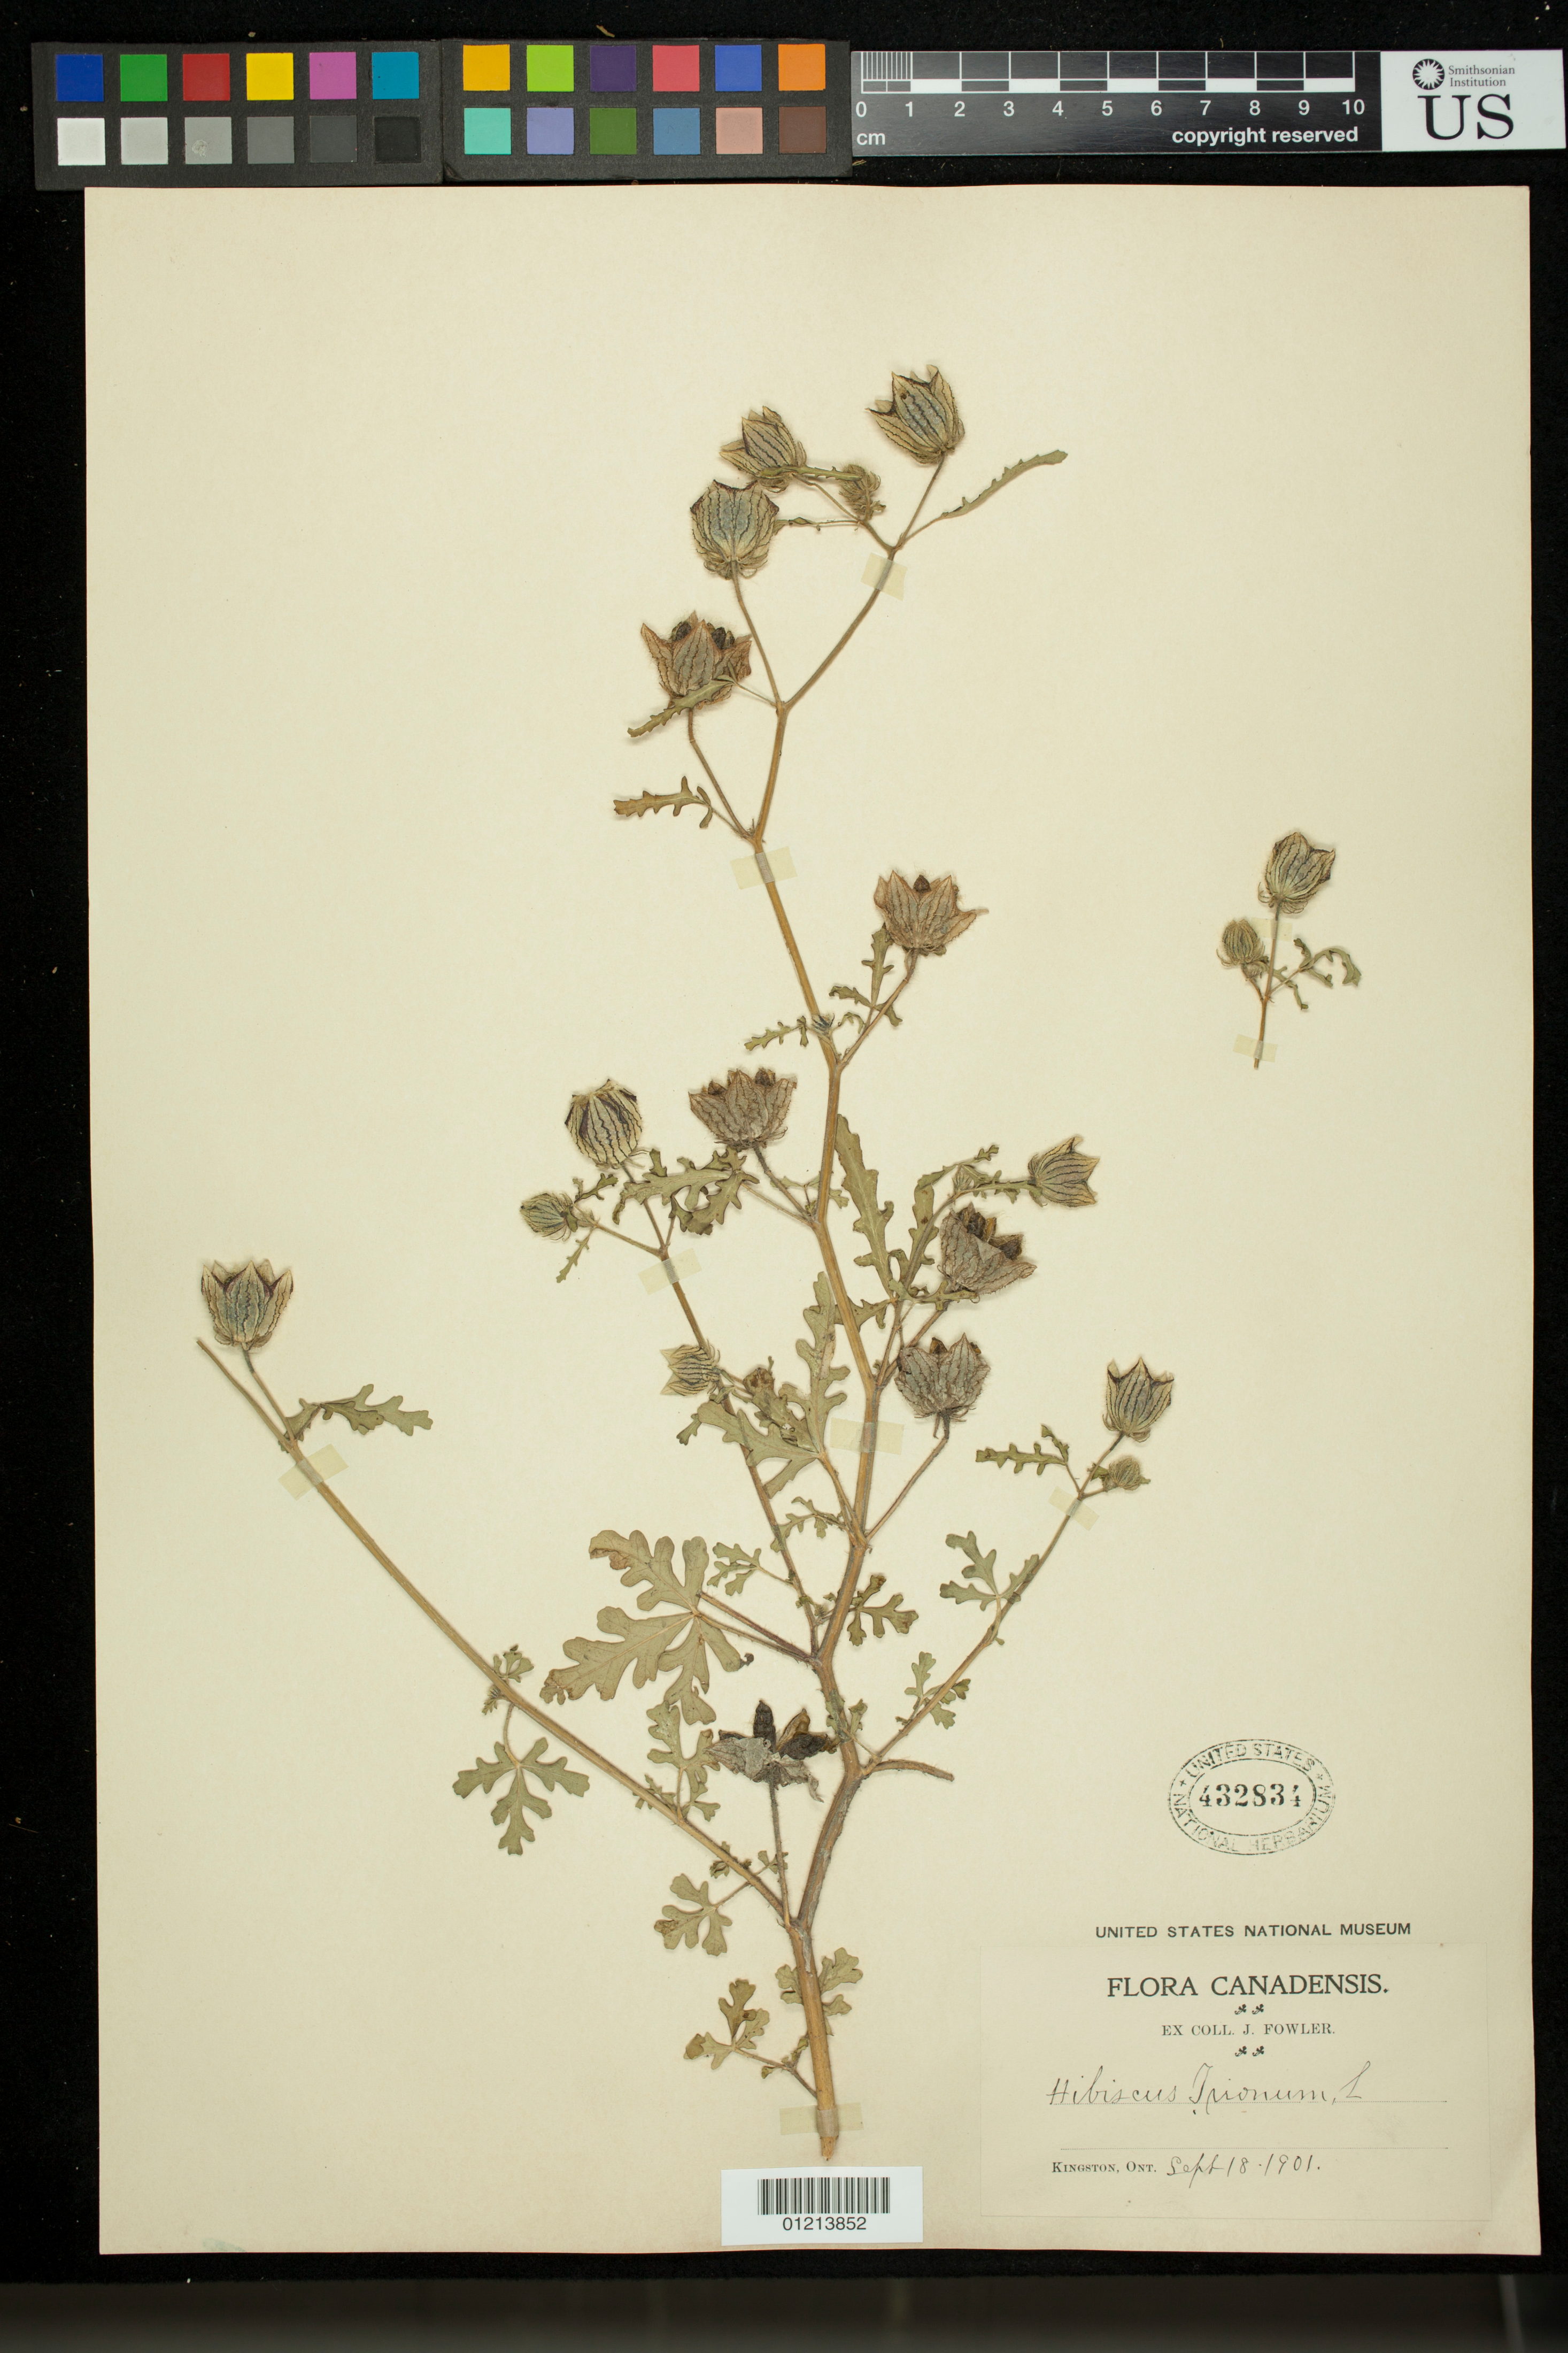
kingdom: Plantae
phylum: Tracheophyta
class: Magnoliopsida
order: Malvales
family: Malvaceae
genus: Hibiscus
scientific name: Hibiscus trionum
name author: L.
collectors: J. P. Fowler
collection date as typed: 18 Sep 1901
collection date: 1901-09-18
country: Canada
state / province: Ontario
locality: Kingston, Ont.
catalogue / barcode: US 432834